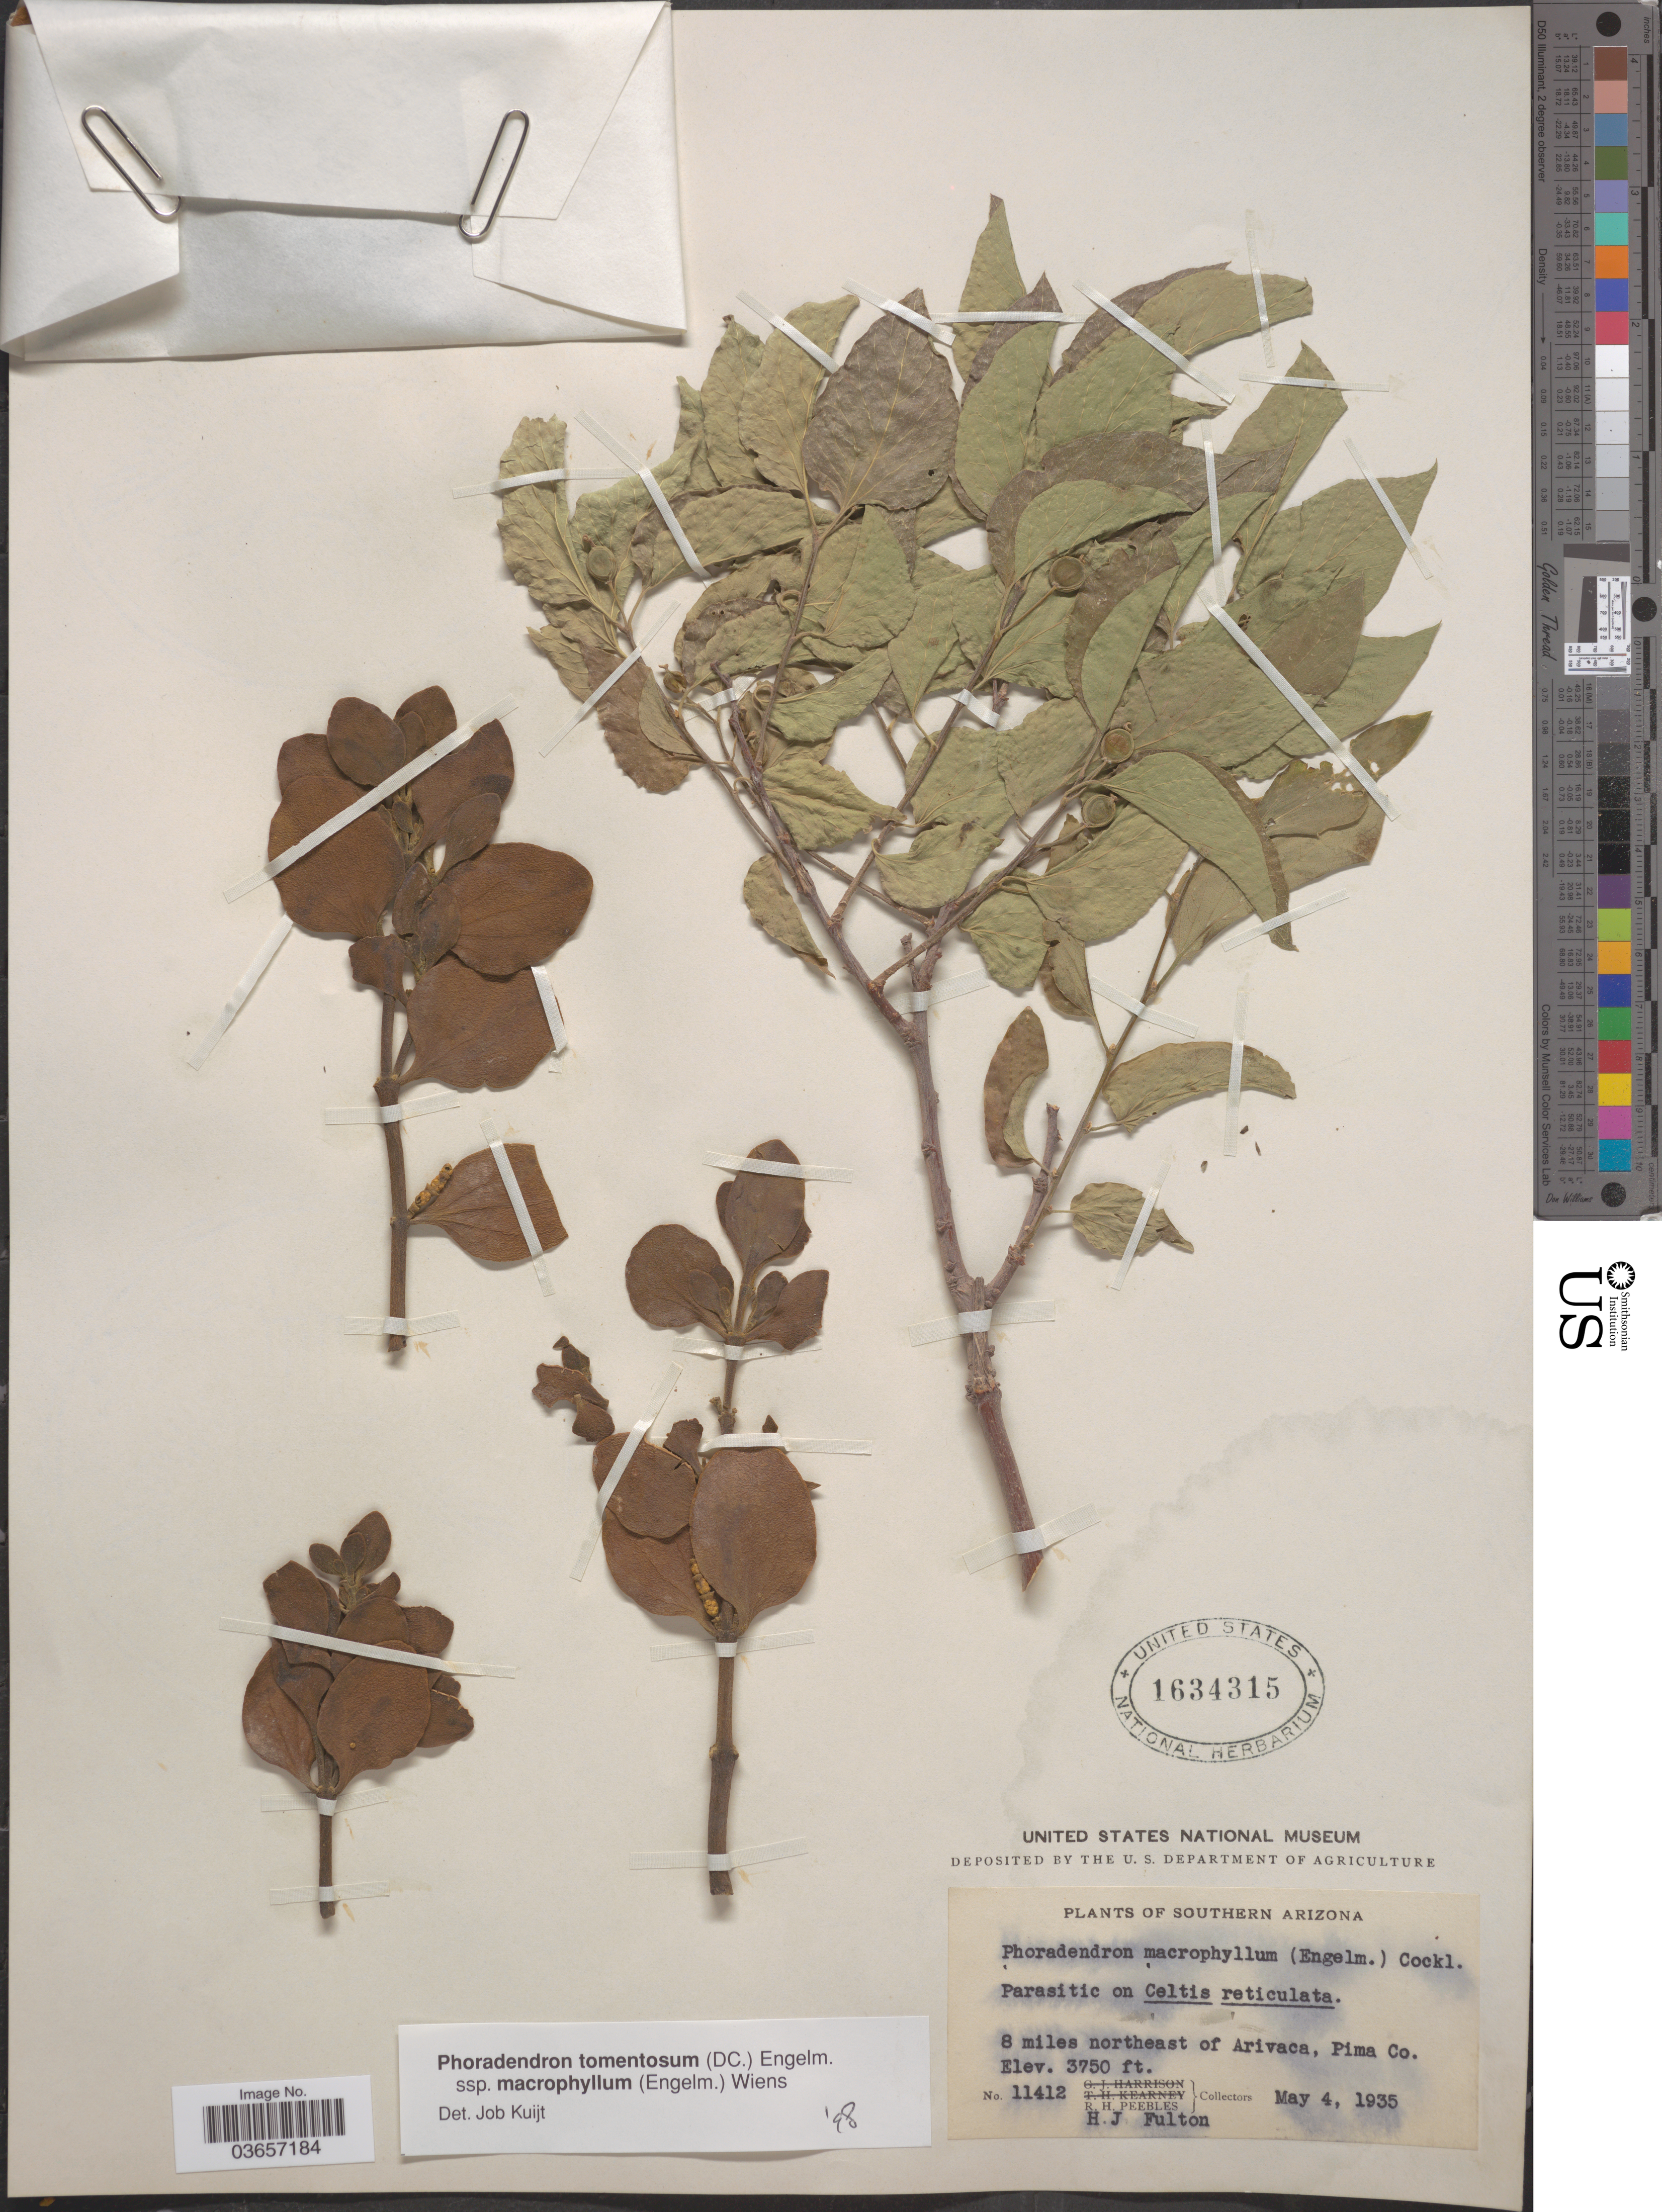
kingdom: Plantae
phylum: Tracheophyta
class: Magnoliopsida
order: Santalales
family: Viscaceae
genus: Phoradendron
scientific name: Phoradendron tomentosum subsp. macrophyllum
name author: DC.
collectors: R. H. Peebles & H. Fulton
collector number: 11412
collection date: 1935-05-04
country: United States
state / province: Arizona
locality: Southern Arizona. 8 miles northeast of Arivaca, Pima Co.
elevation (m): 1143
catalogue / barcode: US 1634315